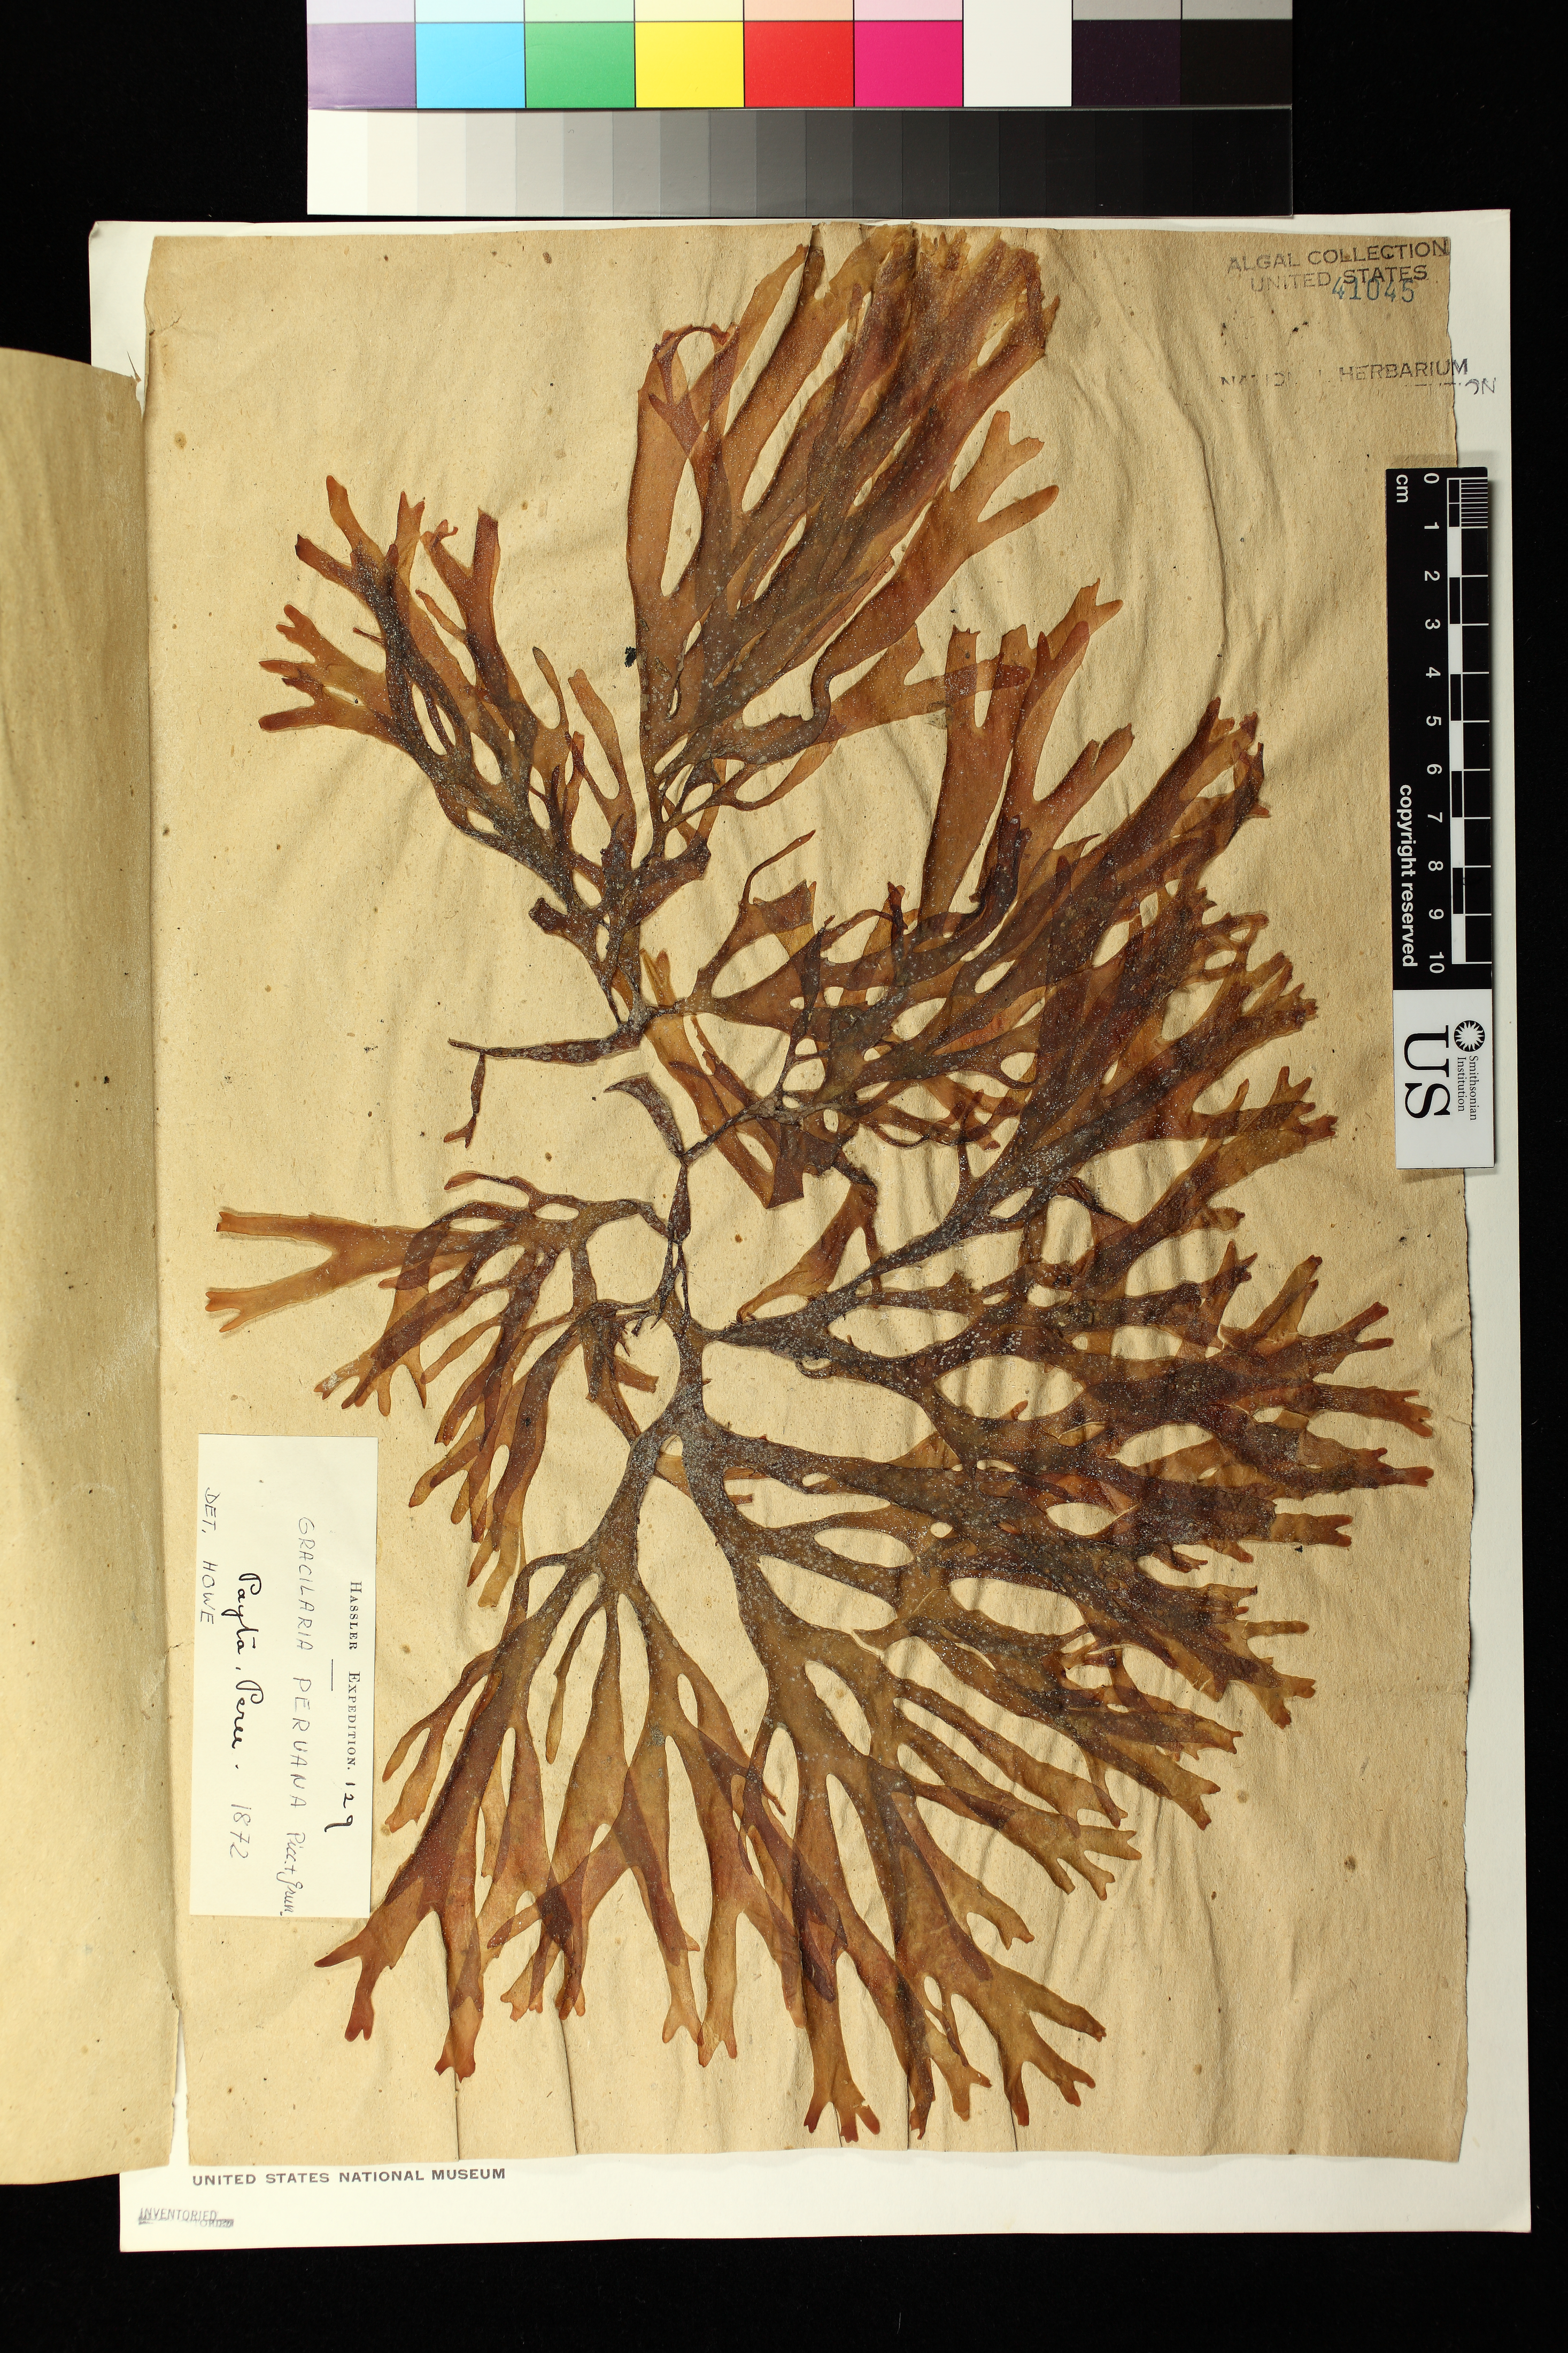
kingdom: Plantae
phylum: Rhodophyta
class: Florideophyceae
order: Gracilariales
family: Gracilariaceae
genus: Gracilaria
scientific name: Gracilaria peruana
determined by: Howe, M. A.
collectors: T. Hill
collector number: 129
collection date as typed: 1872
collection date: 1872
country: Peru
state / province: Piura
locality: Paita (Payta)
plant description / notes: Hassler Expedition, 1871-1872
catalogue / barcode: US 41045